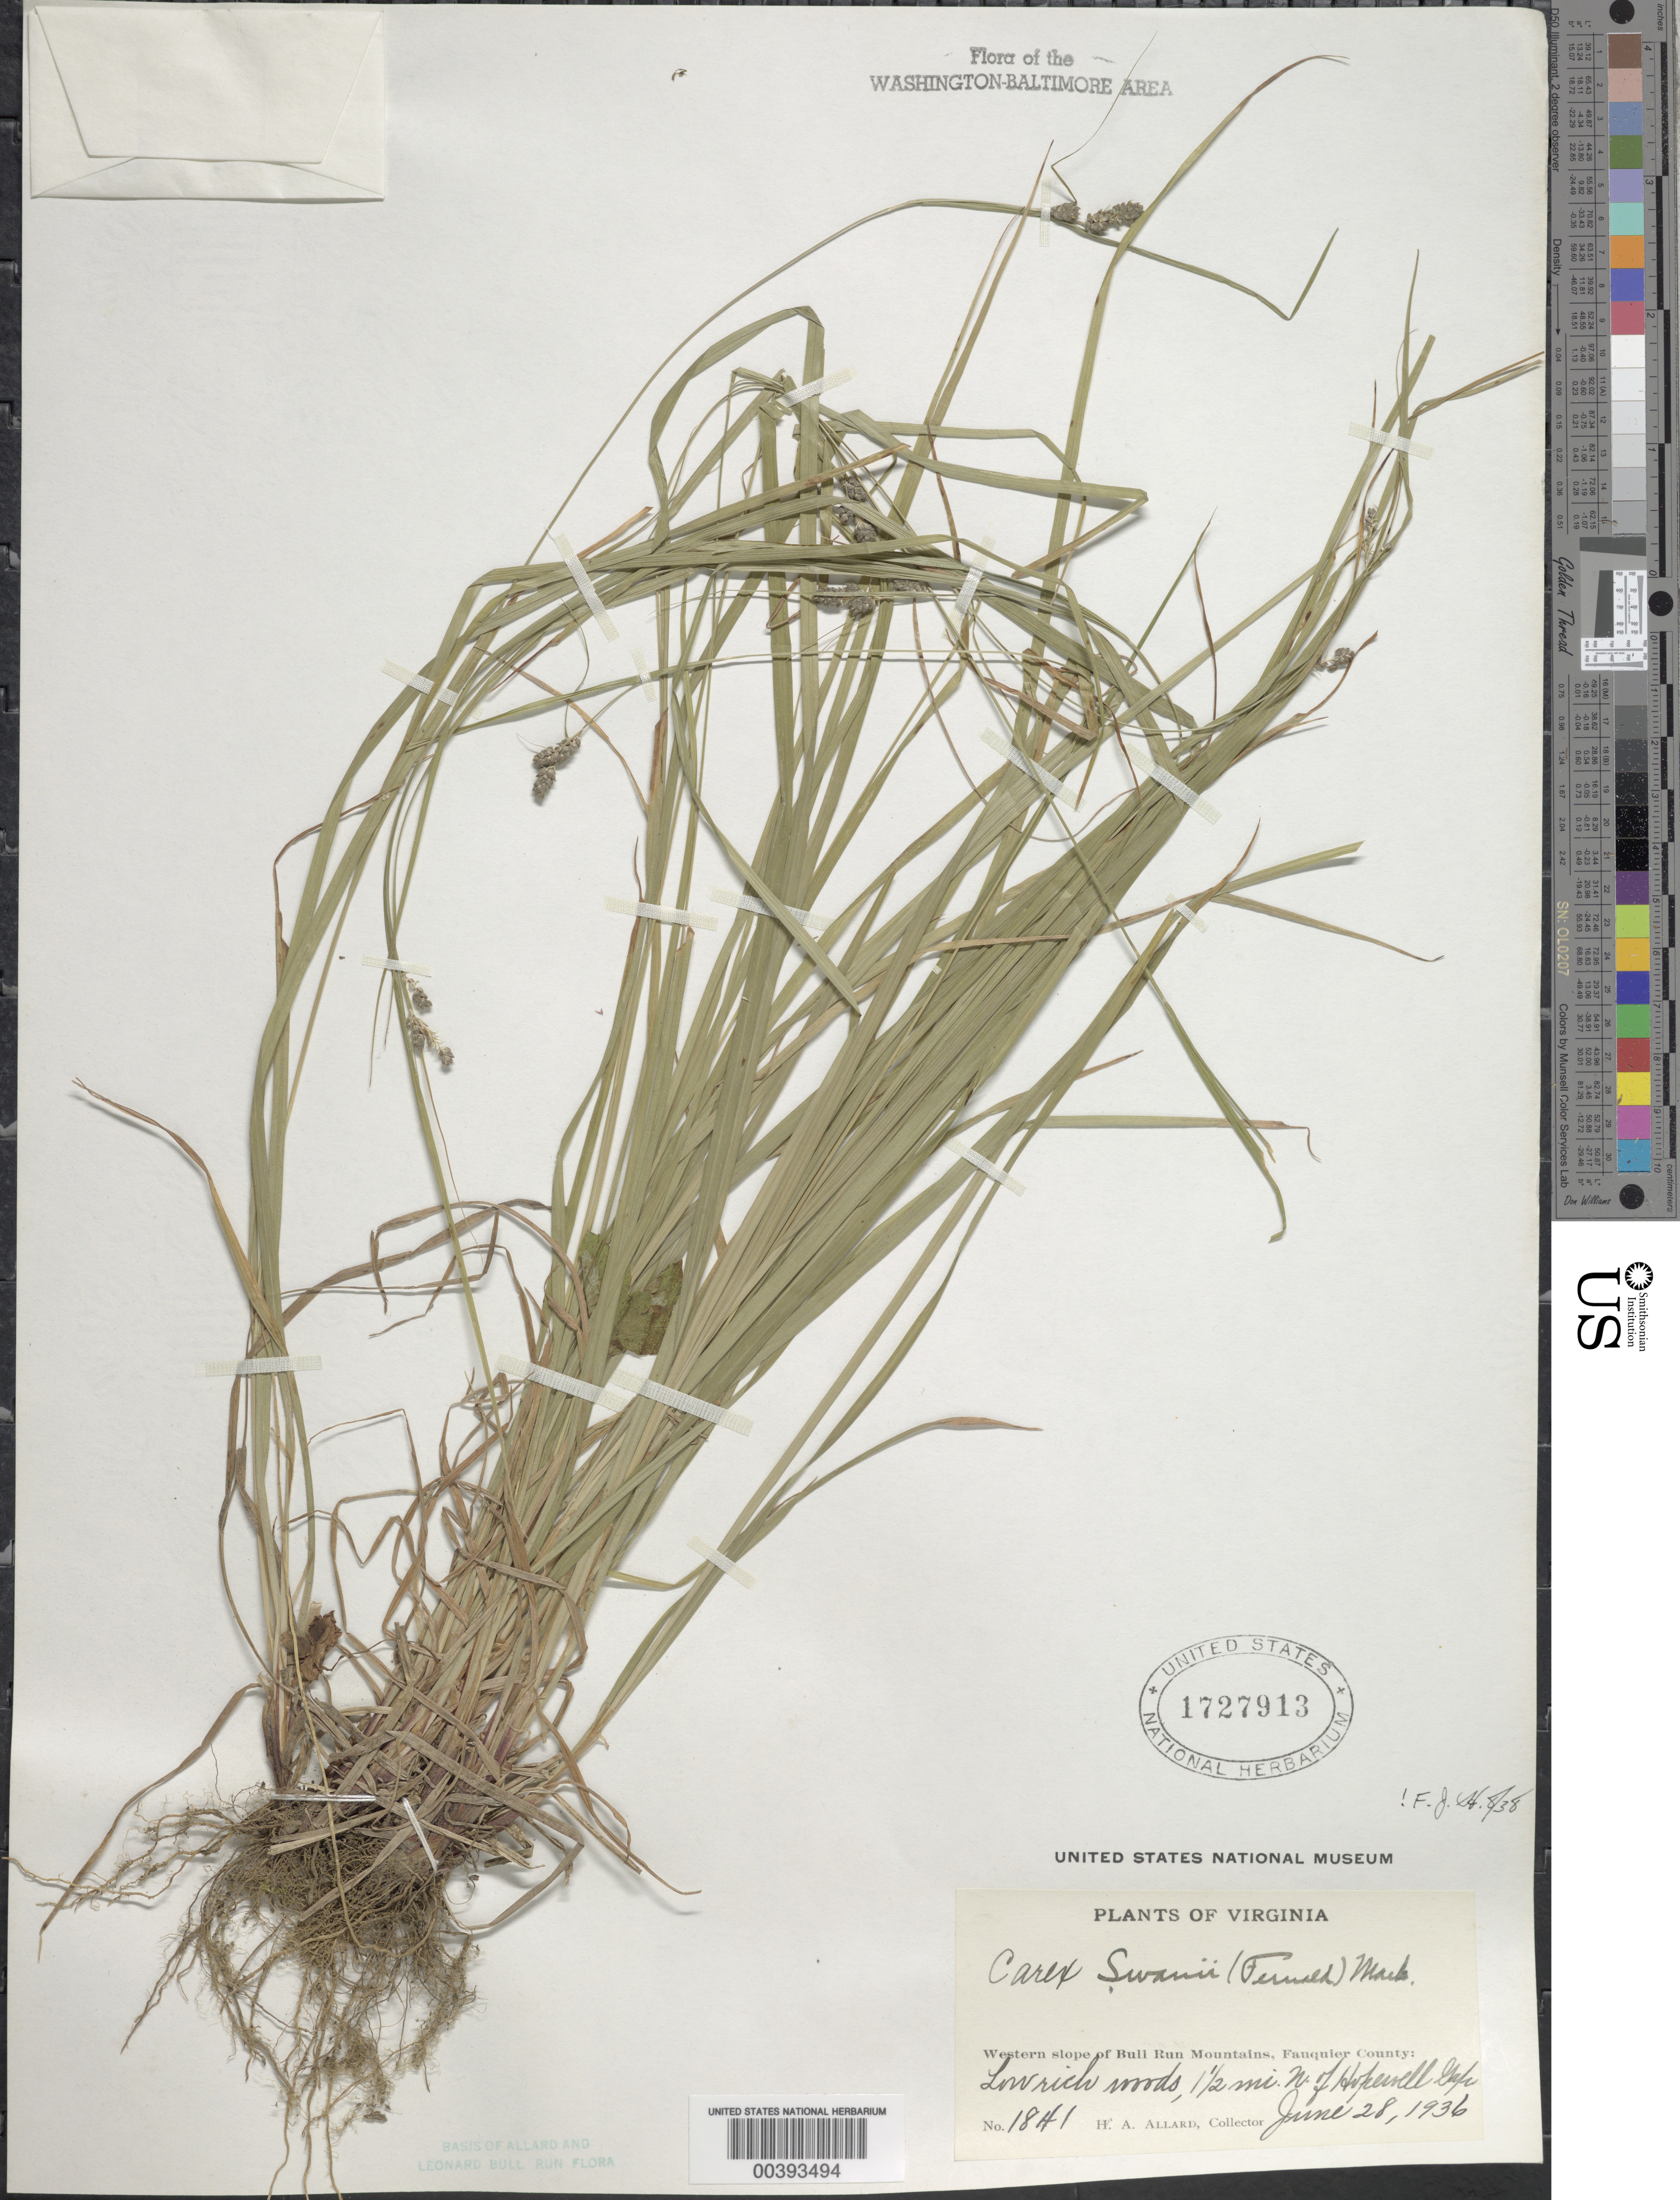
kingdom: Plantae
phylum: Tracheophyta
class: Liliopsida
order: Poales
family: Cyperaceae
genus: Carex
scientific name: Carex swanii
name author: (Fernald) Mack.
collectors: H. A. Allard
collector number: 1841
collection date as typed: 28 Jun 1936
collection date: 1936-06-28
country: United States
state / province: Virginia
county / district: Fauquier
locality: North of Hopewell Gap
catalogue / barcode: US 1727913